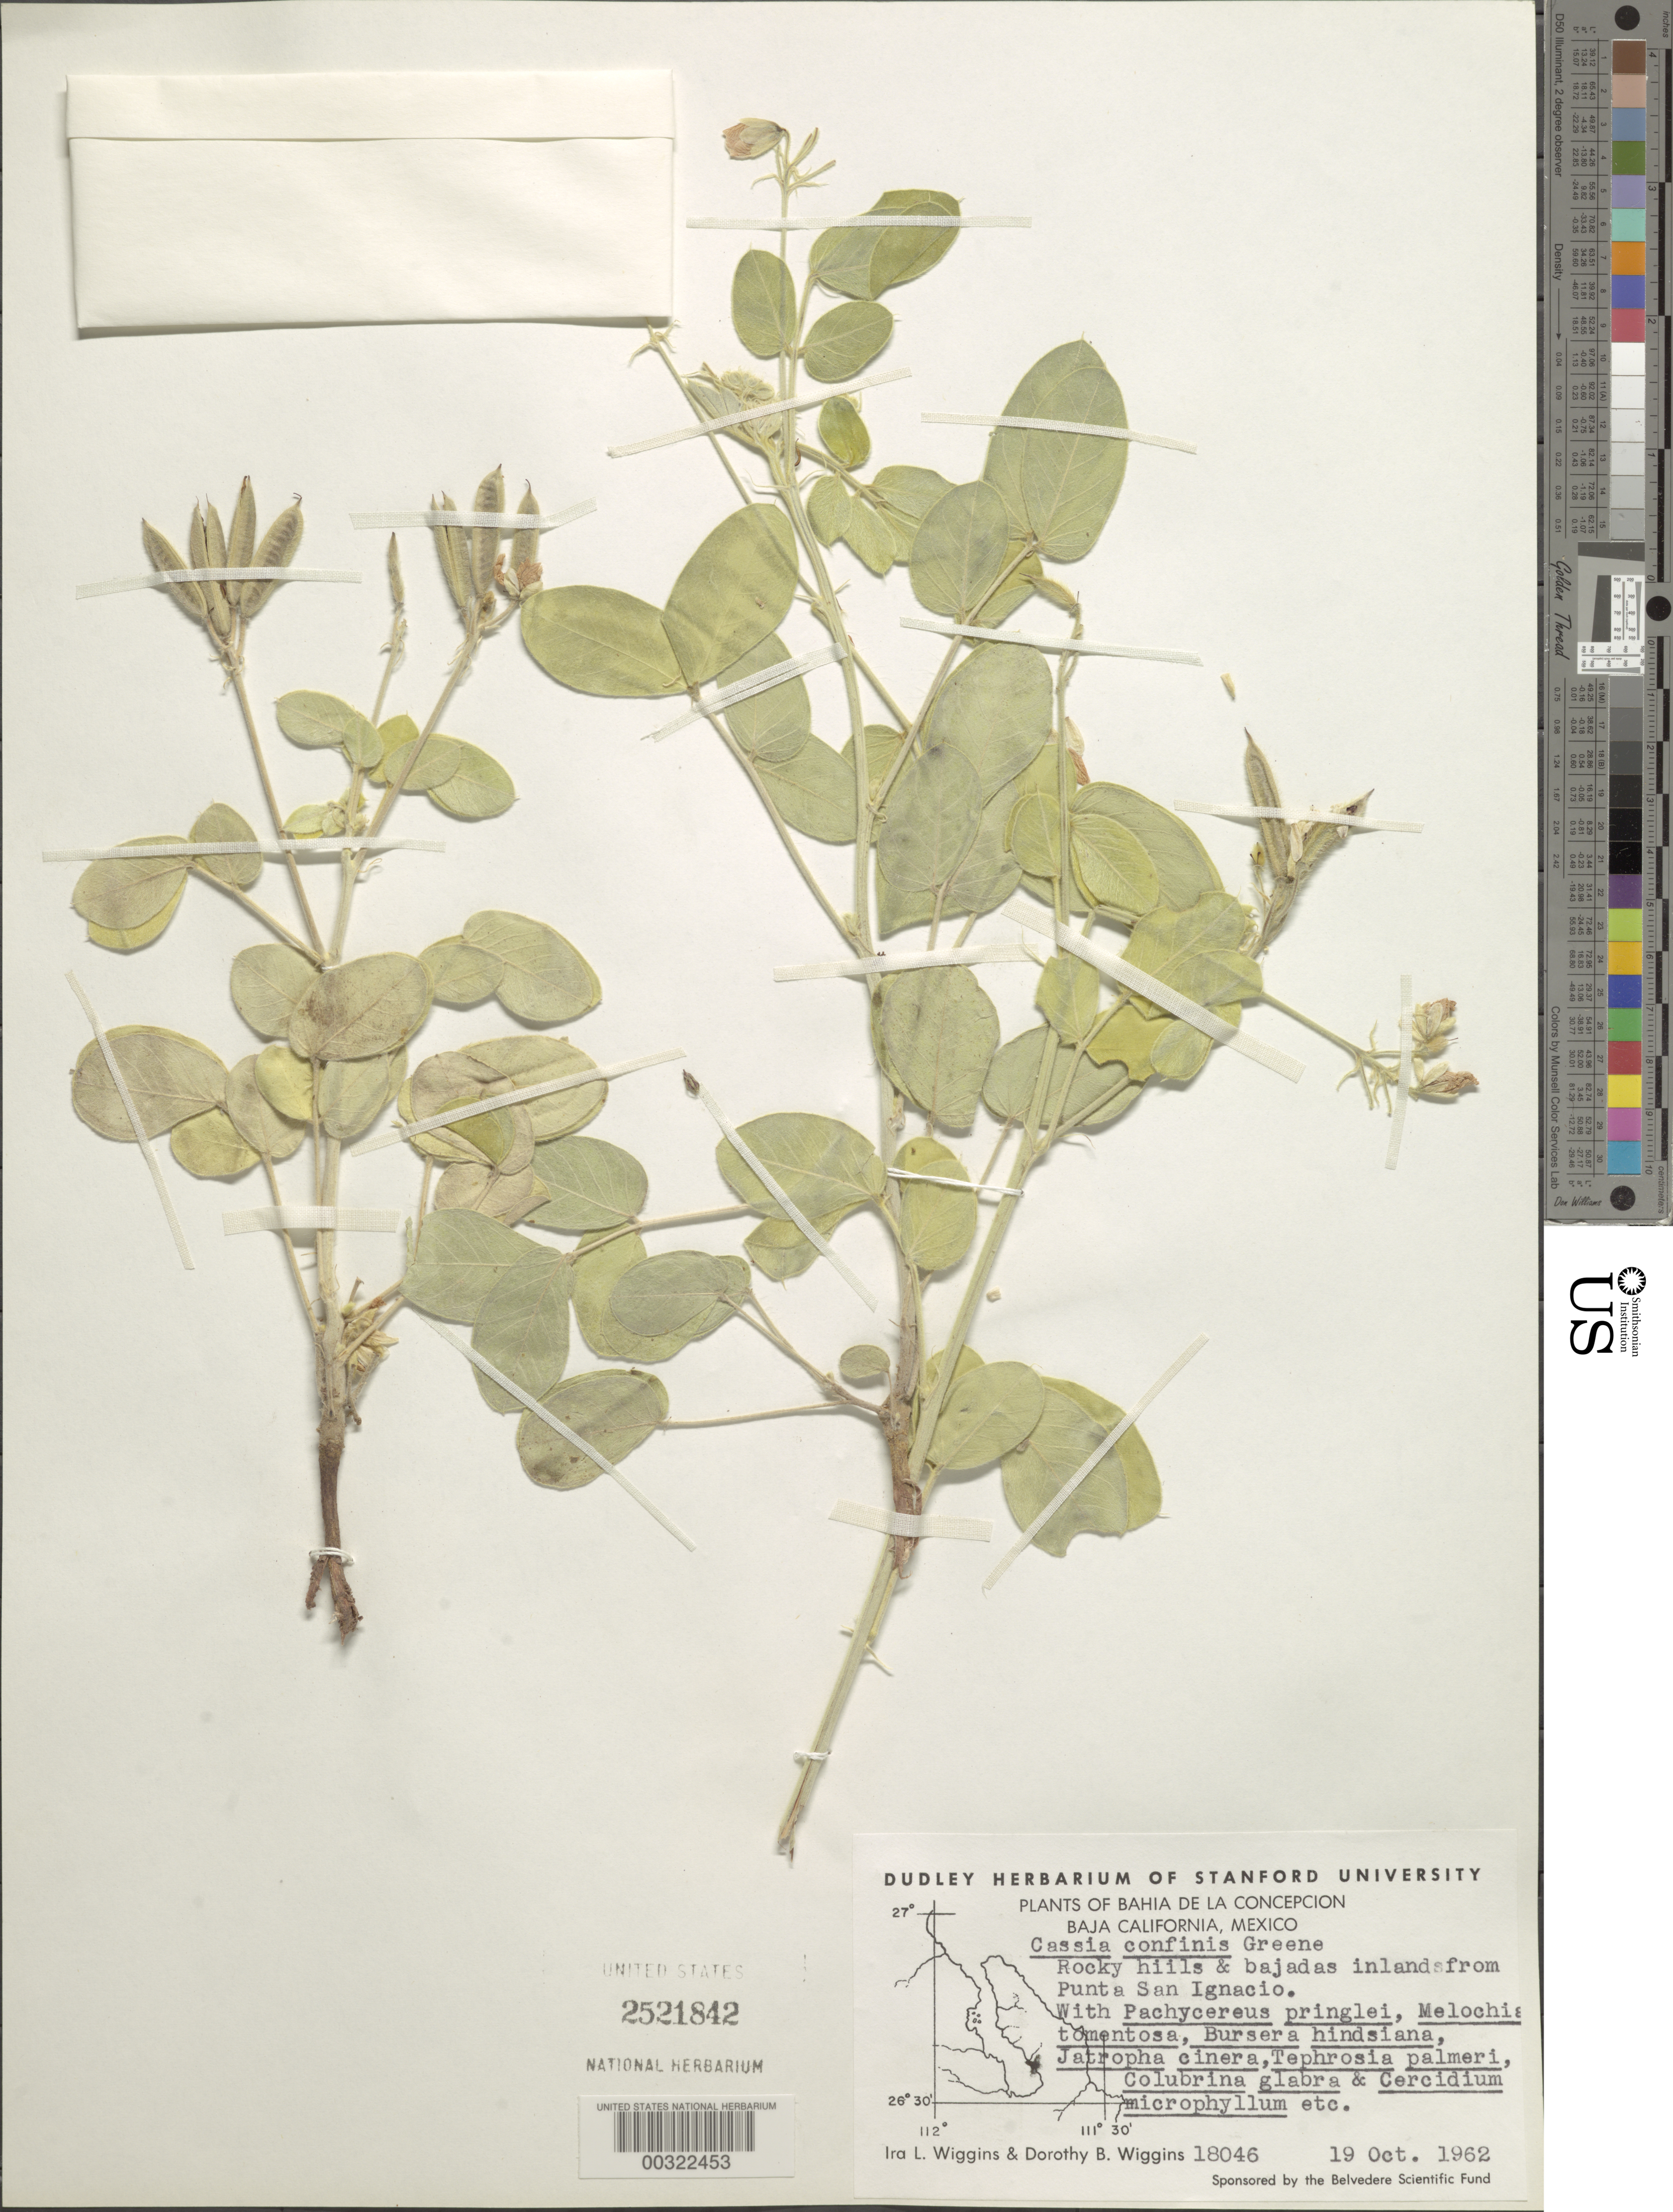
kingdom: Plantae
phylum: Tracheophyta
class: Magnoliopsida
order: Fabales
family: Fabaceae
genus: Senna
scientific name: Senna confinis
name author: (Greene) H.S. Irwin & Barneby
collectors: I. L. Wiggins & D. B. Wiggins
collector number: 18046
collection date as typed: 19 Oct 1962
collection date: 1962-10-19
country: Mexico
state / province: Baja California Sur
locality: From Punta San Ignacio; Bahia de La Concepcion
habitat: Rocky hills and bajadas inlands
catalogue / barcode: US 2521842